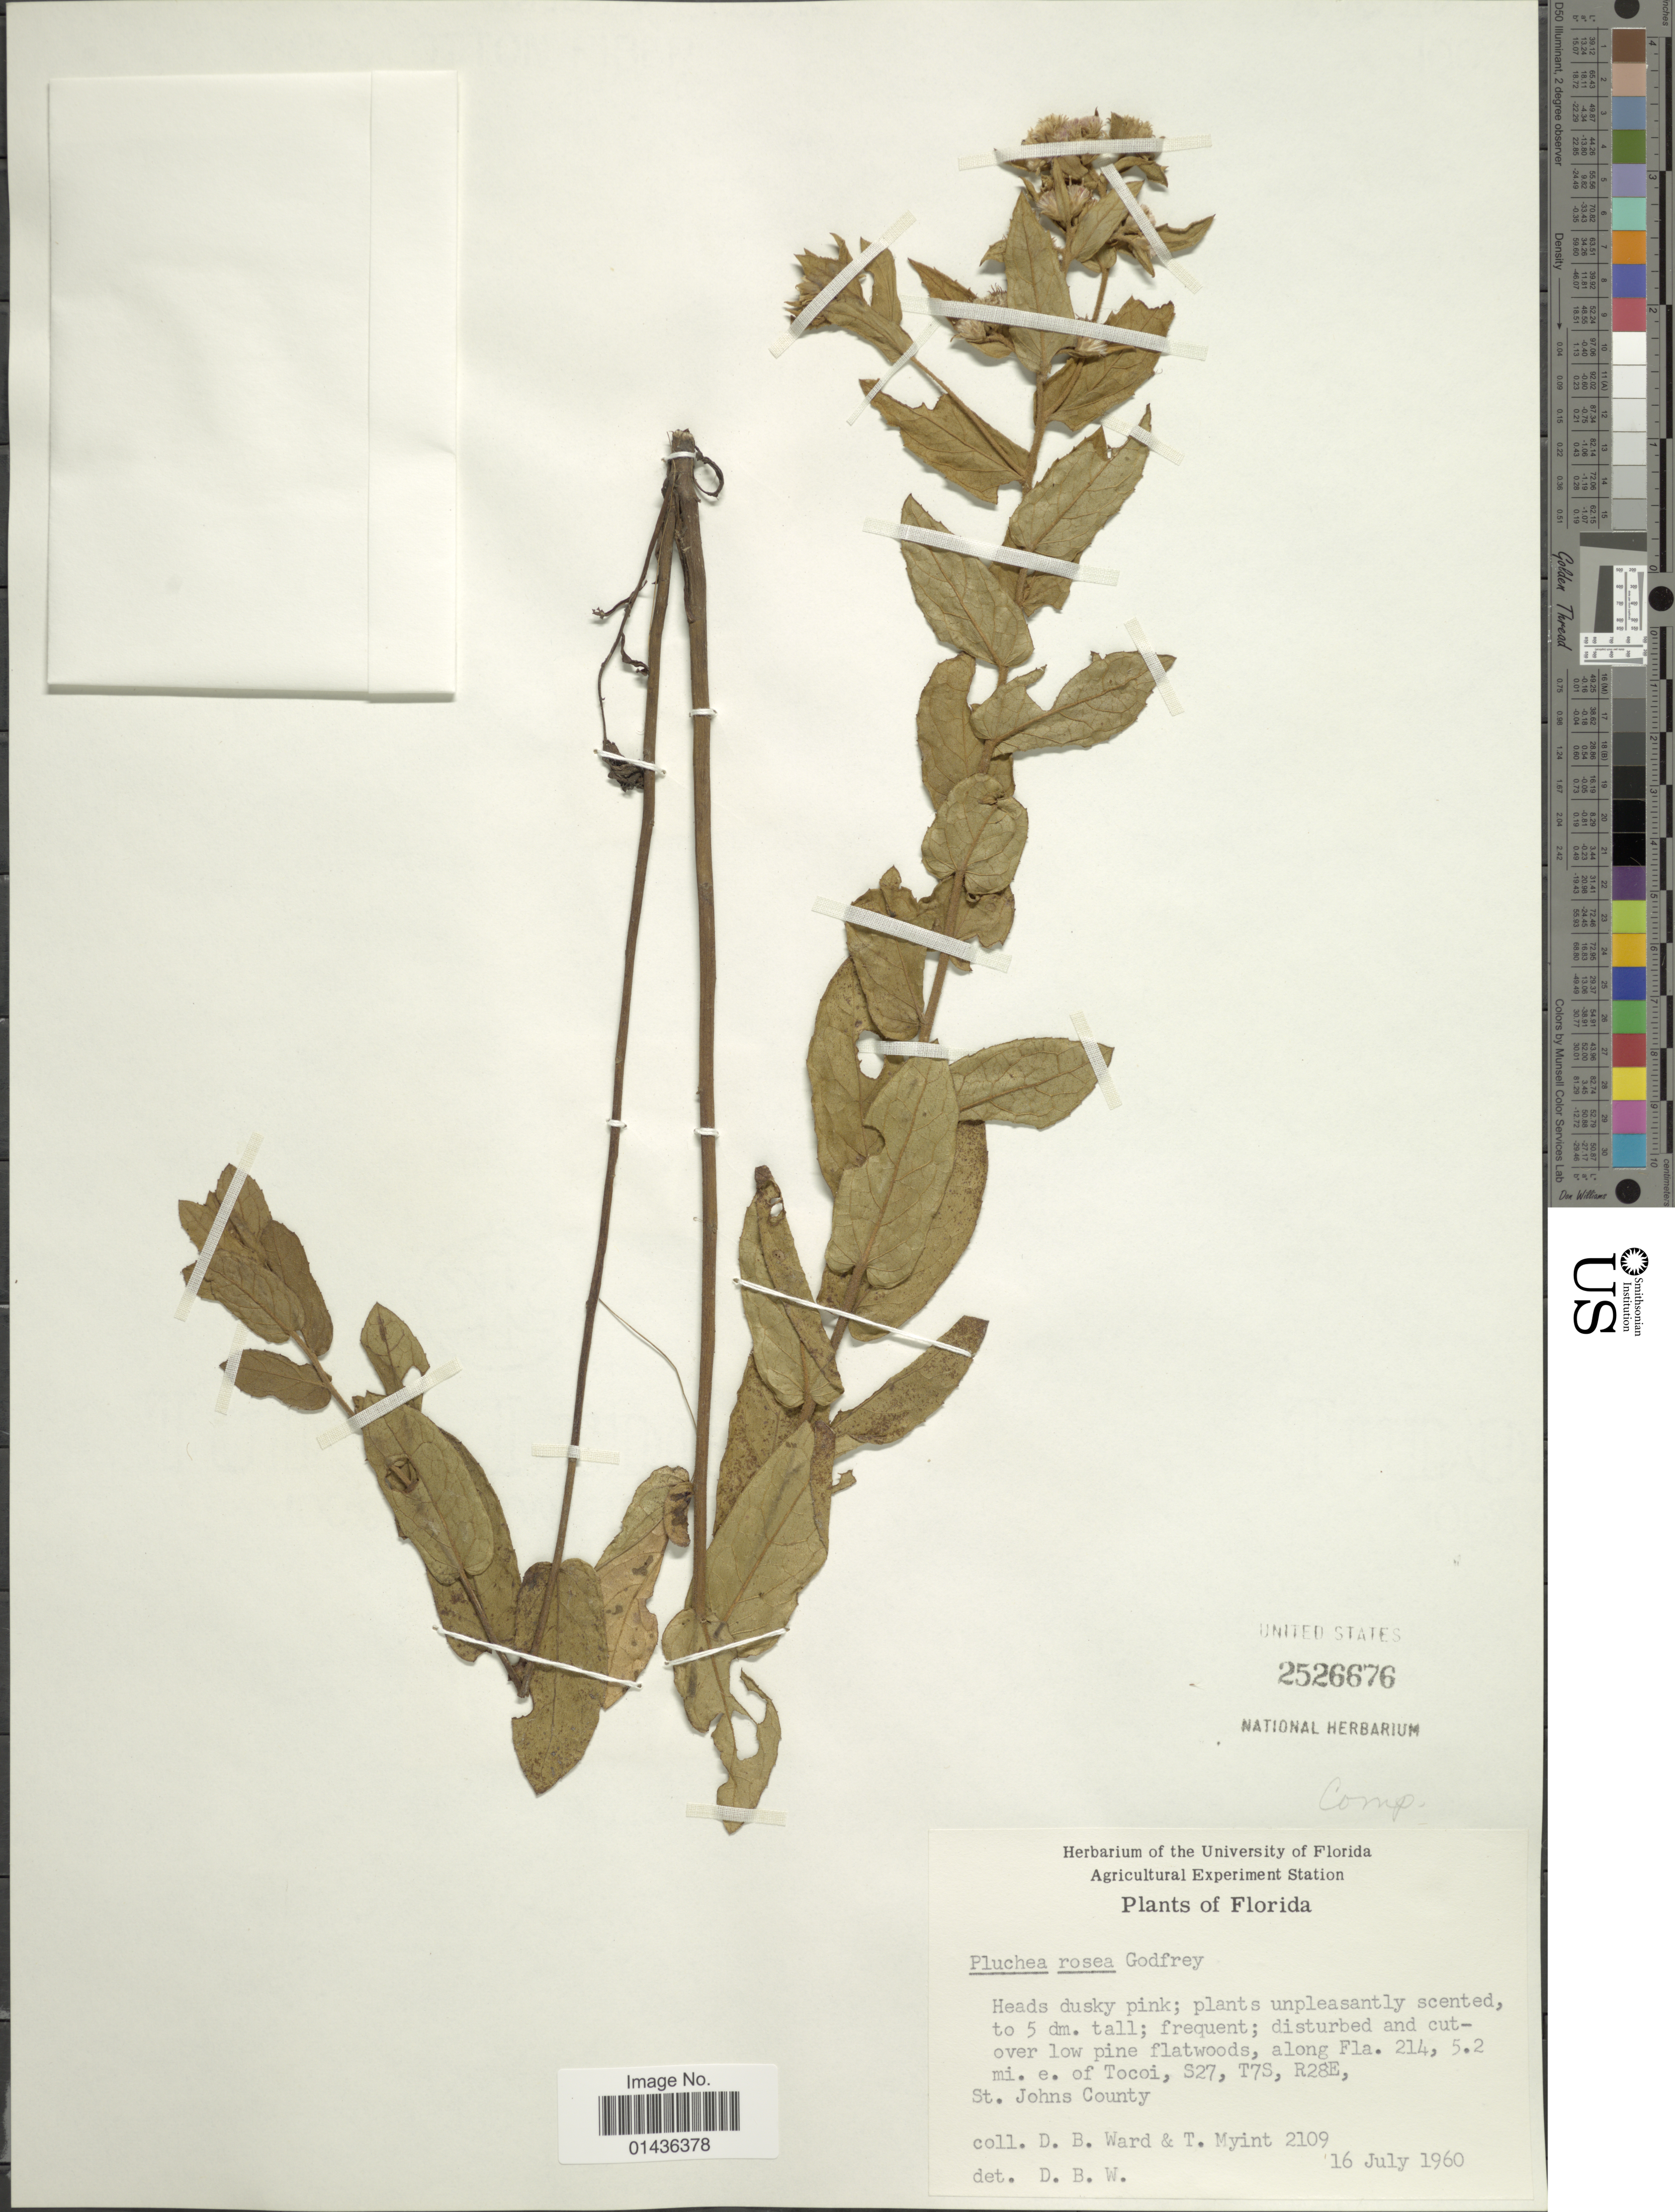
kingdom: Plantae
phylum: Tracheophyta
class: Magnoliopsida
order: Asterales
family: Asteraceae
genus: Pluchea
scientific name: Pluchea rosea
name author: R.K. Godfrey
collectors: D. B. Ward & T. Myint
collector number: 2109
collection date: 1960-07-16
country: United States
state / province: Florida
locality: Along Fla. 214, 5.2 mi. e. of Tocoi, S27, T7S, R28E, St. Johns County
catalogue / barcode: US 2526676